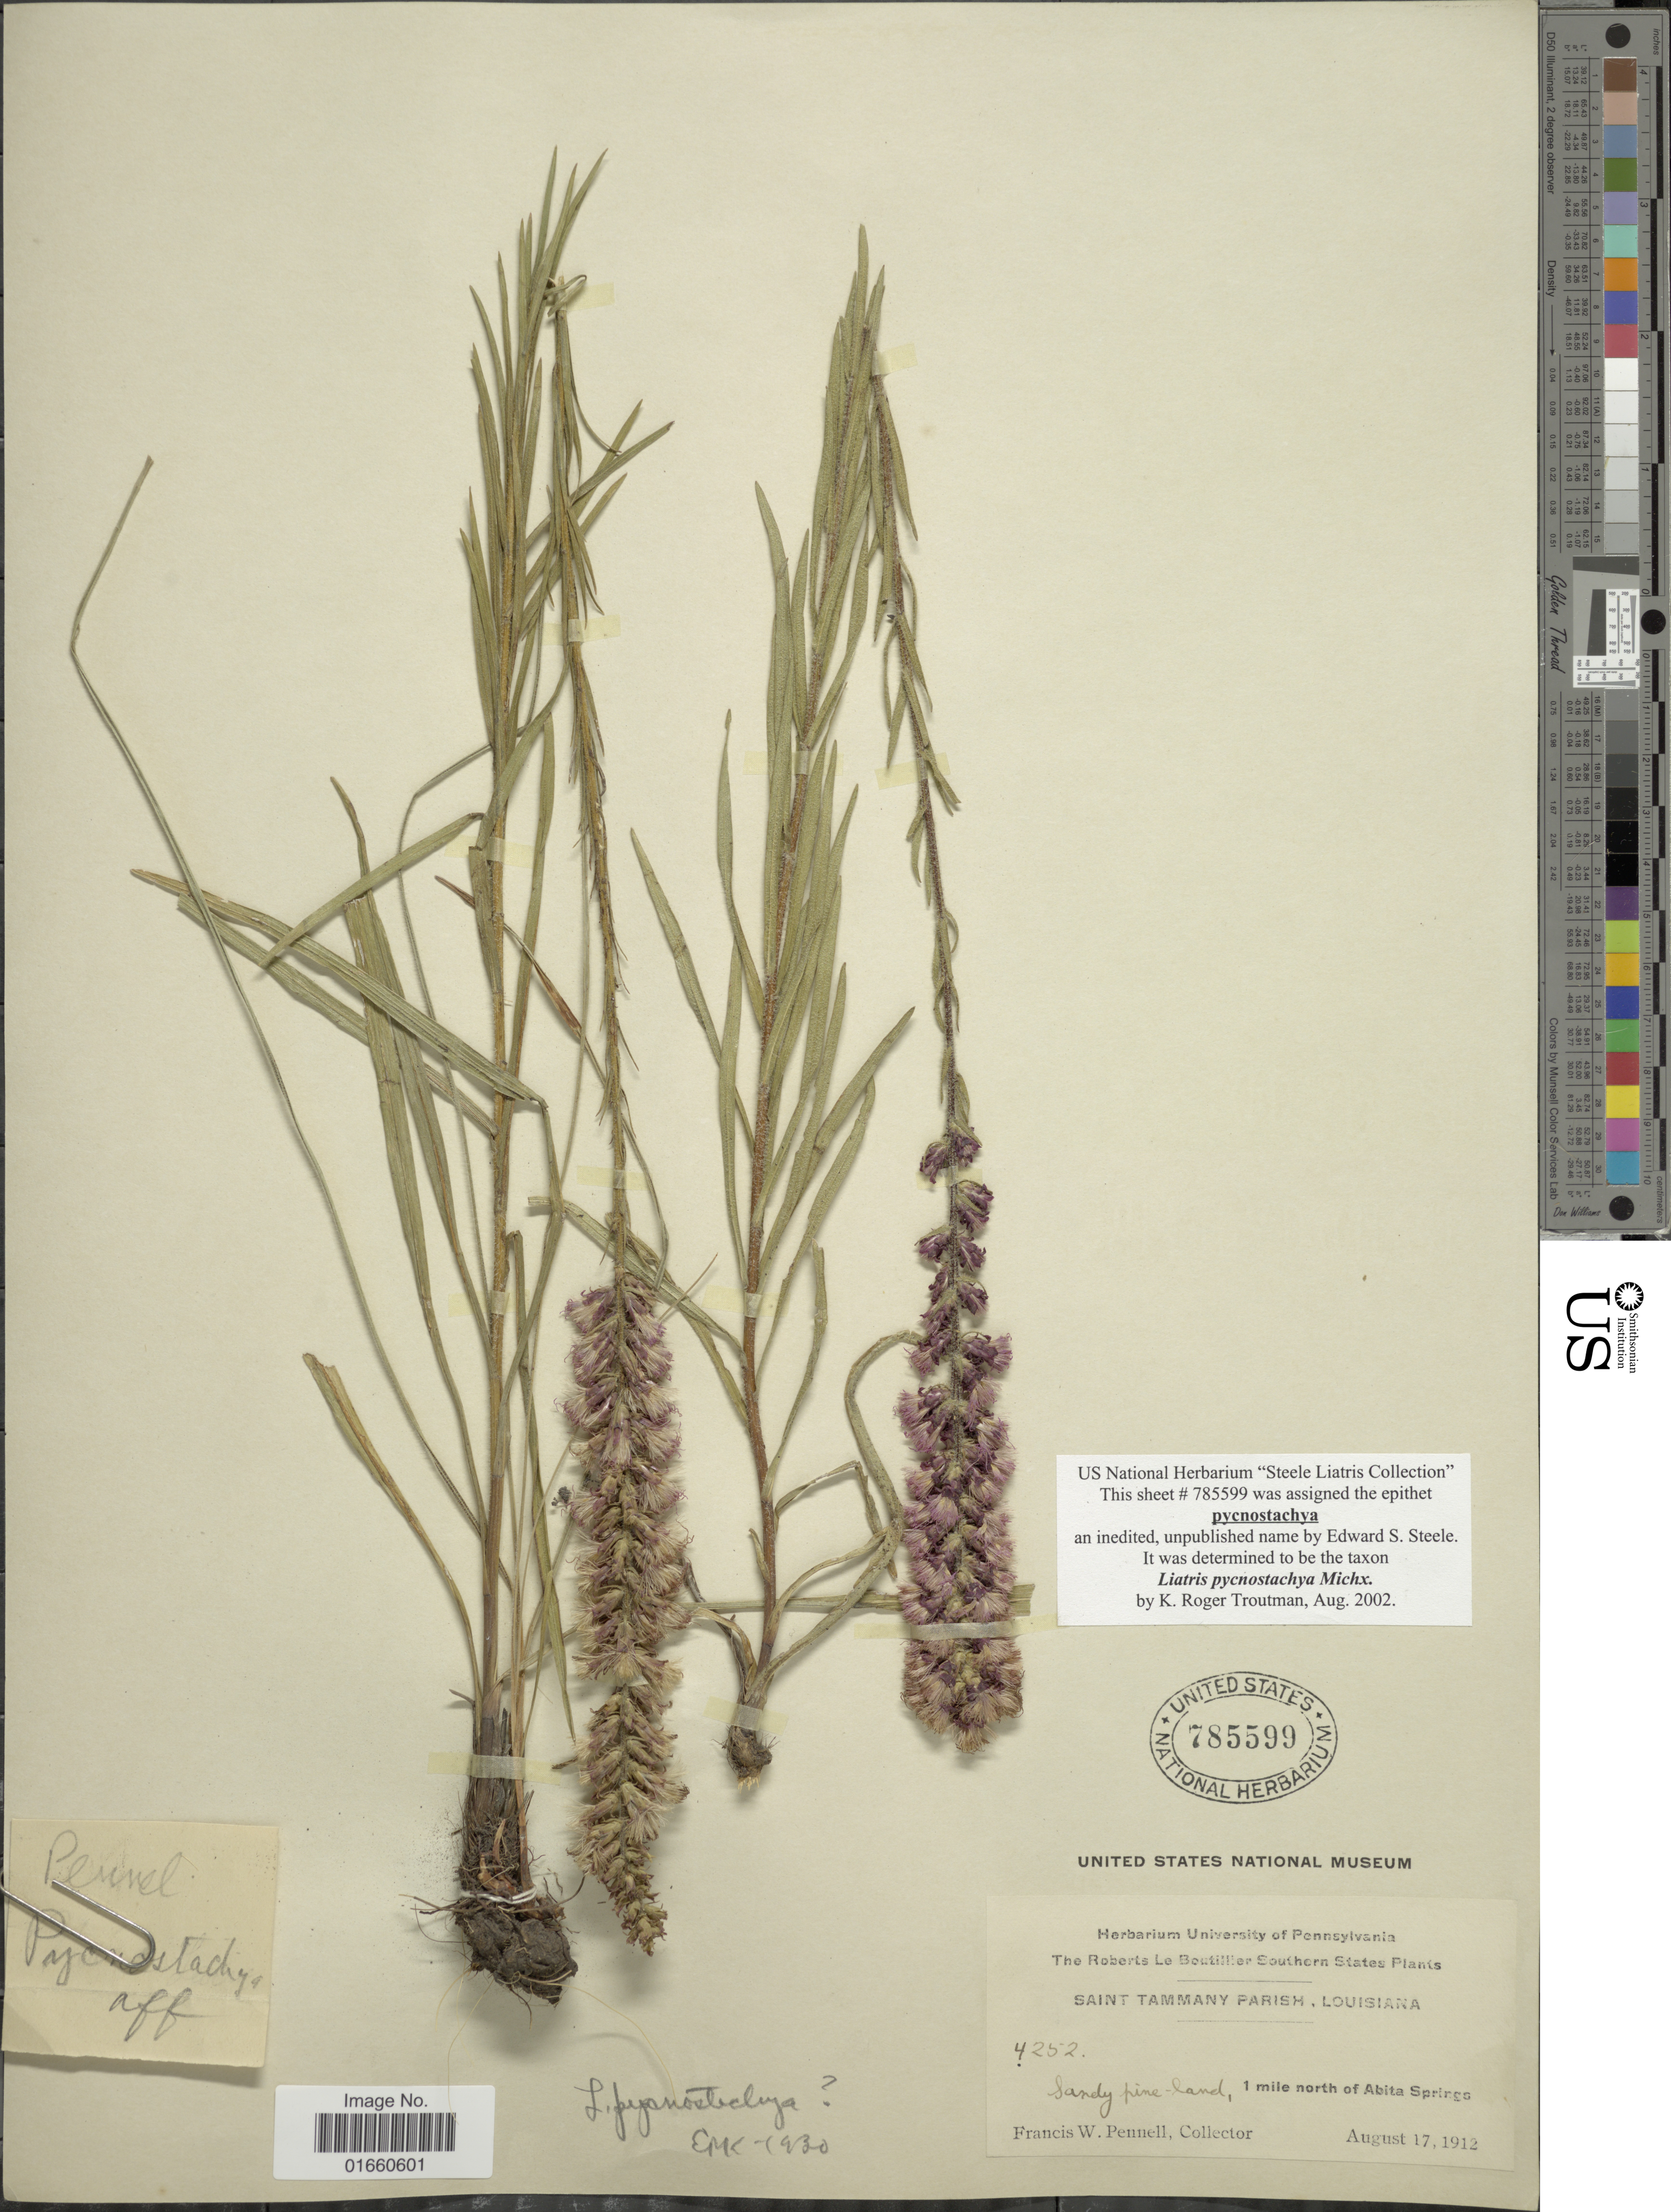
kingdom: Plantae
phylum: Tracheophyta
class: Magnoliopsida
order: Asterales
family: Asteraceae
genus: Liatris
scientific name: Liatris pycnostachya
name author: Michx.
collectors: F. W. Pennell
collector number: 4252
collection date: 1912-08-17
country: United States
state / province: Louisiana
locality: Saint Tammany Parish, Sandy pine land, 1 mile north of Abita Springs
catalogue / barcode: US 785599